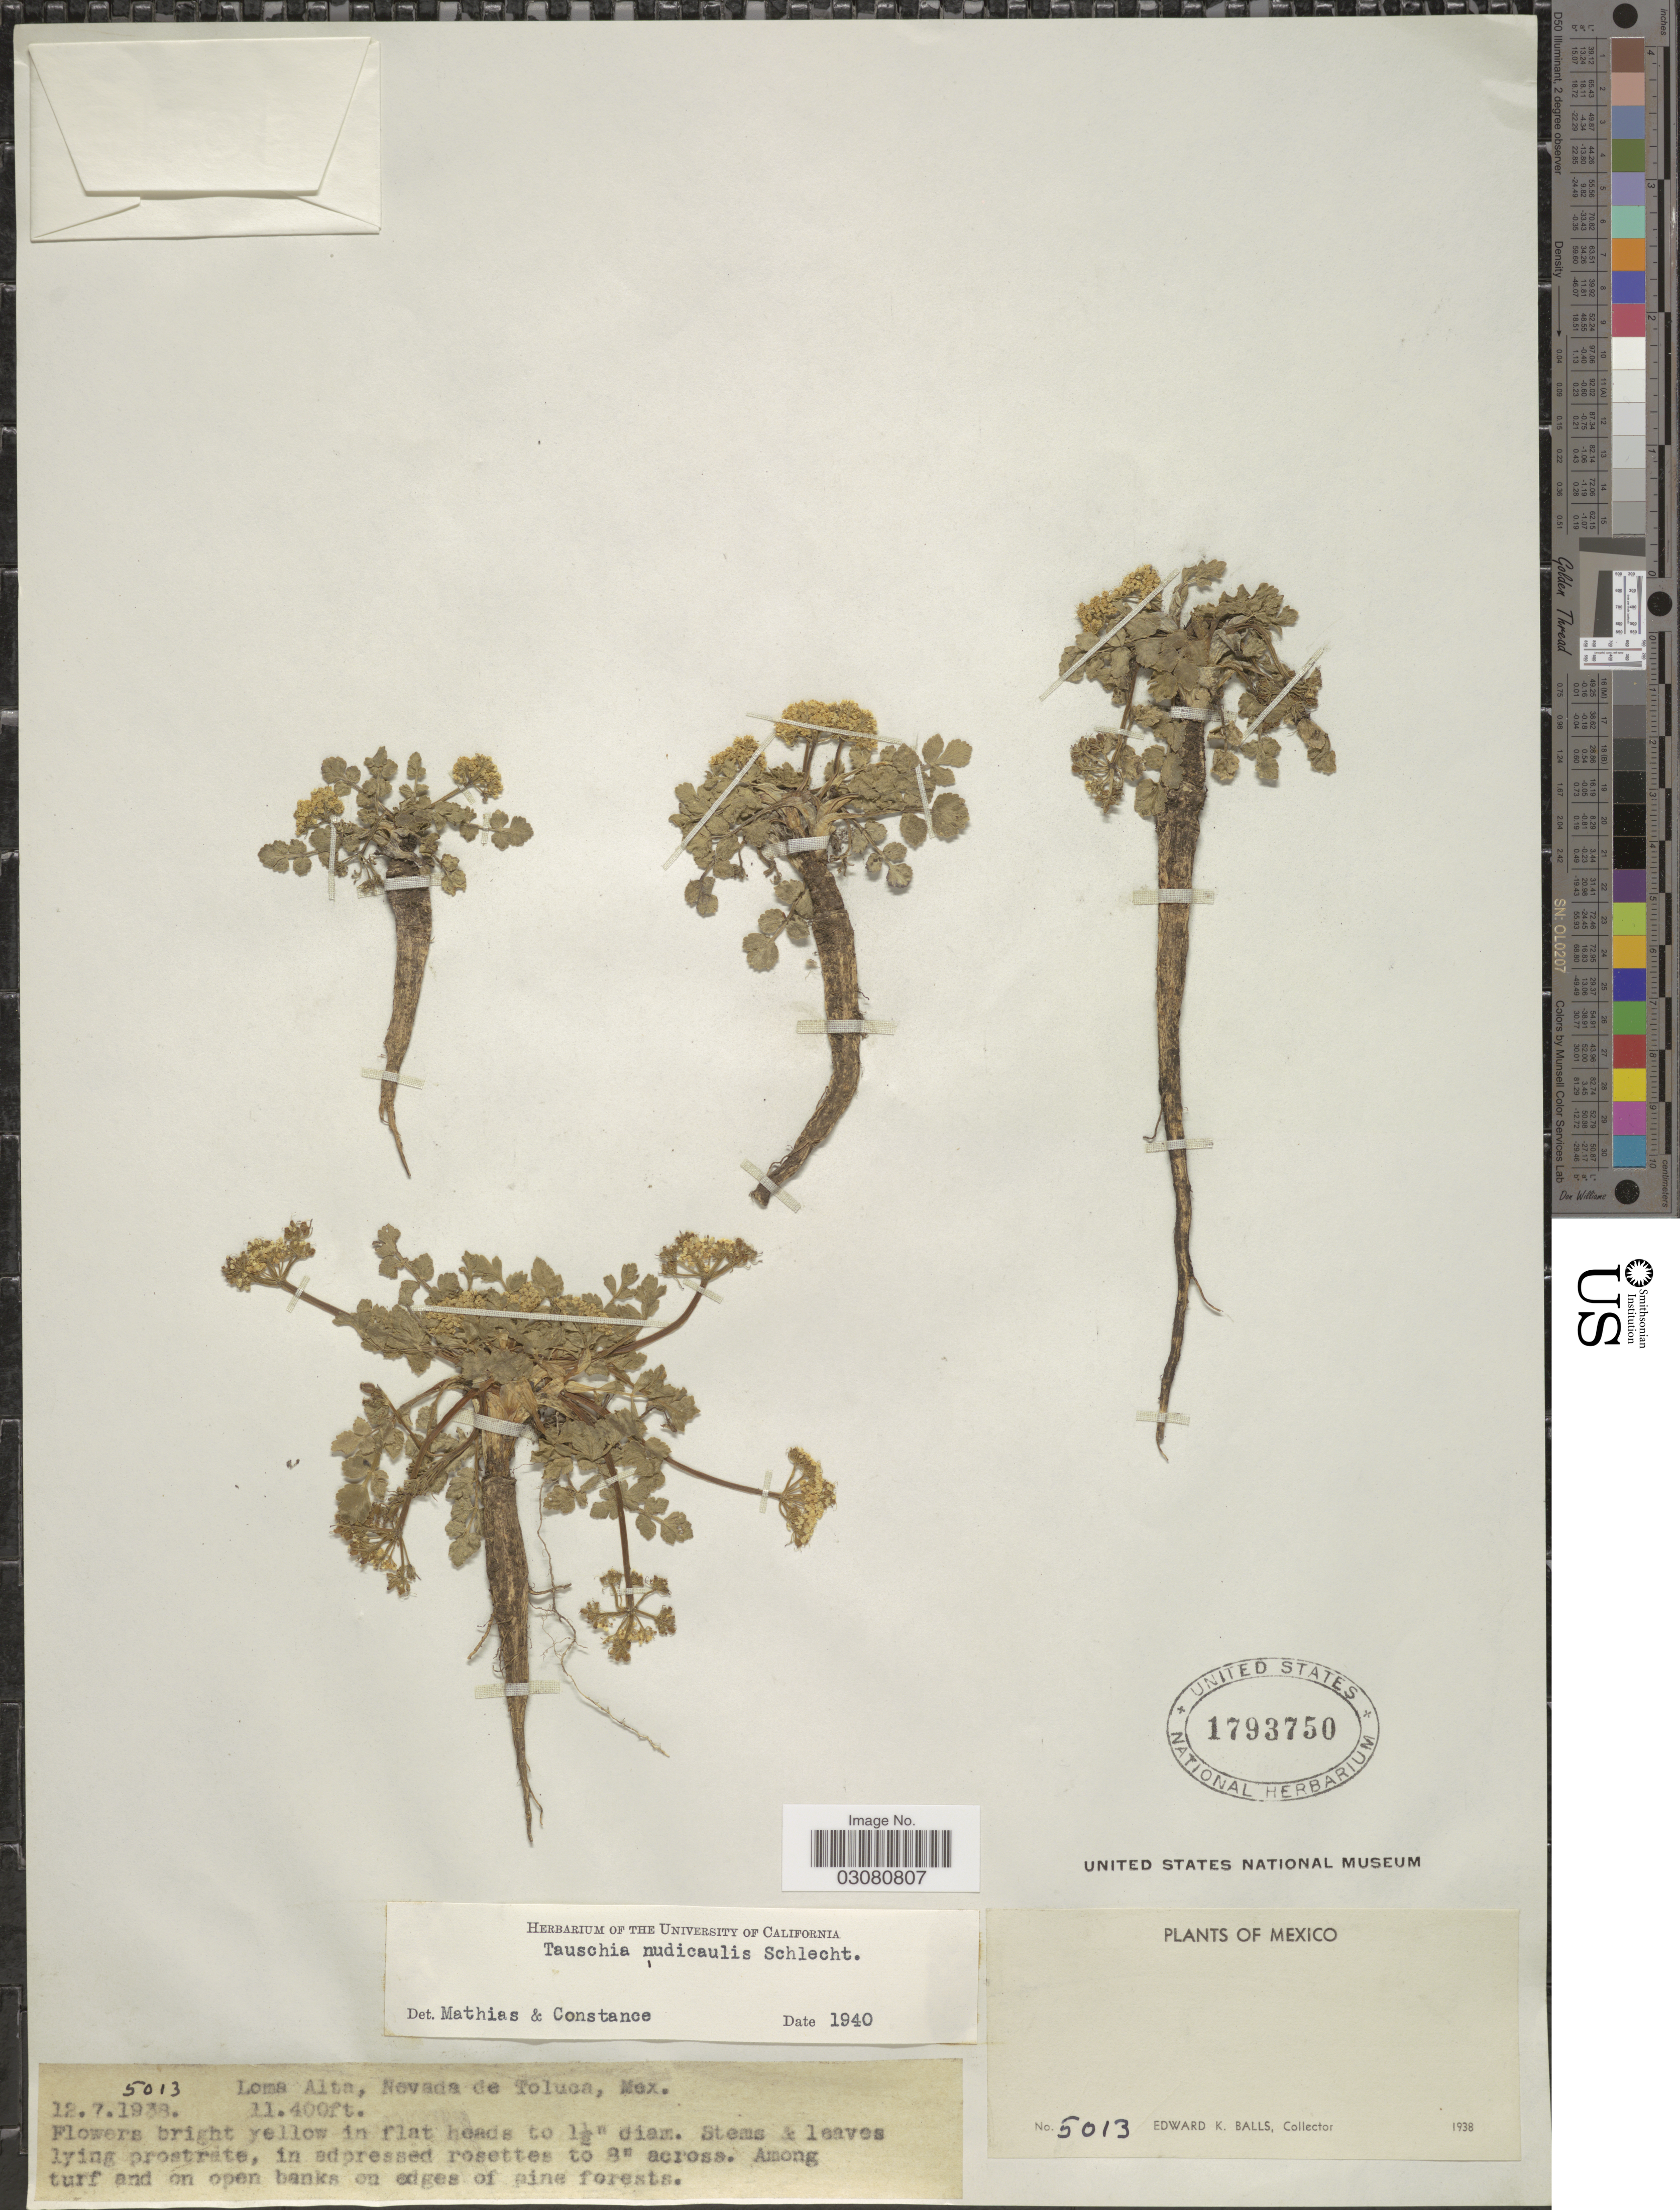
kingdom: Plantae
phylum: Tracheophyta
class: Magnoliopsida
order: Apiales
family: Apiaceae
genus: Tauschia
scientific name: Tauschia nudicaulis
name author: Schltdl.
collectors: E. K. Balls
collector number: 5013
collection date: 1938-07-12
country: Mexico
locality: Loma Alta, Nevada de Toluca, Mex.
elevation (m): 3475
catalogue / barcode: US 1793750